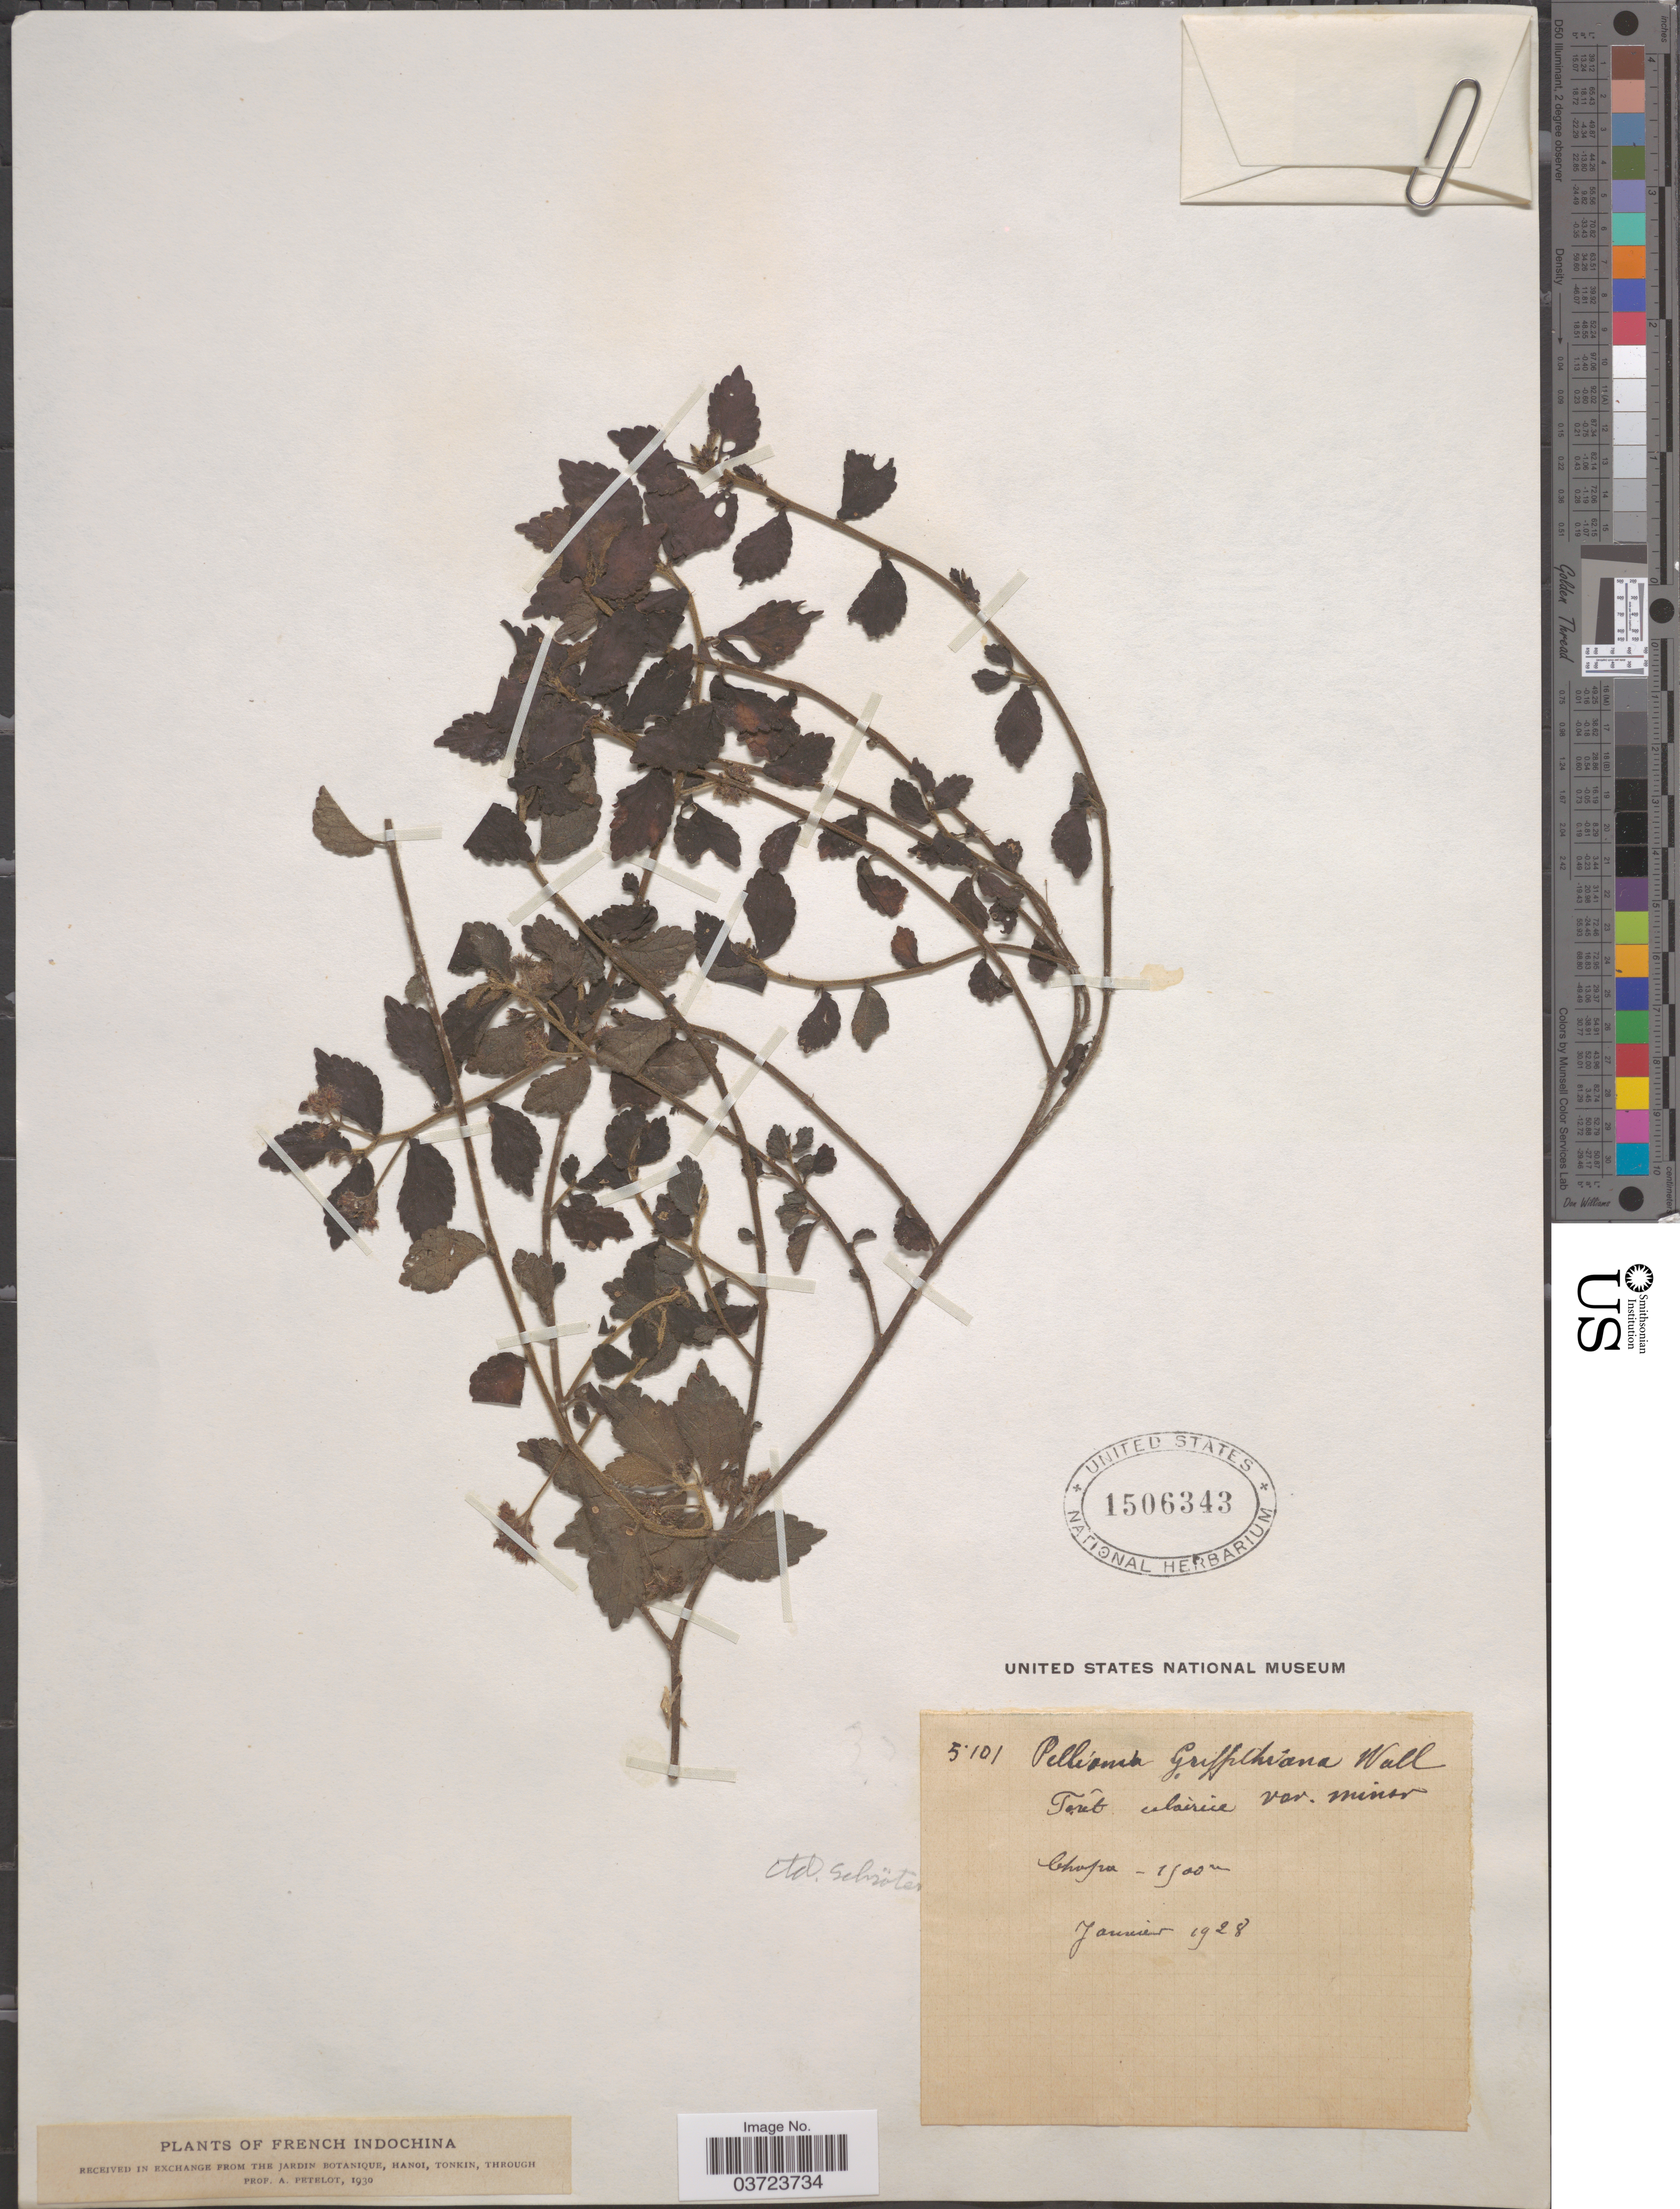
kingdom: Plantae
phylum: Tracheophyta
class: Magnoliopsida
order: Rosales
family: Urticaceae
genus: Pellionia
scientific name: Pellionia griffithiana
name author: Wedd.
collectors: A. Petelot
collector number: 5101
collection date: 1928-01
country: Vietnam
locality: Chapa. French Indochina.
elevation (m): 1500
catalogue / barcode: US 1506343